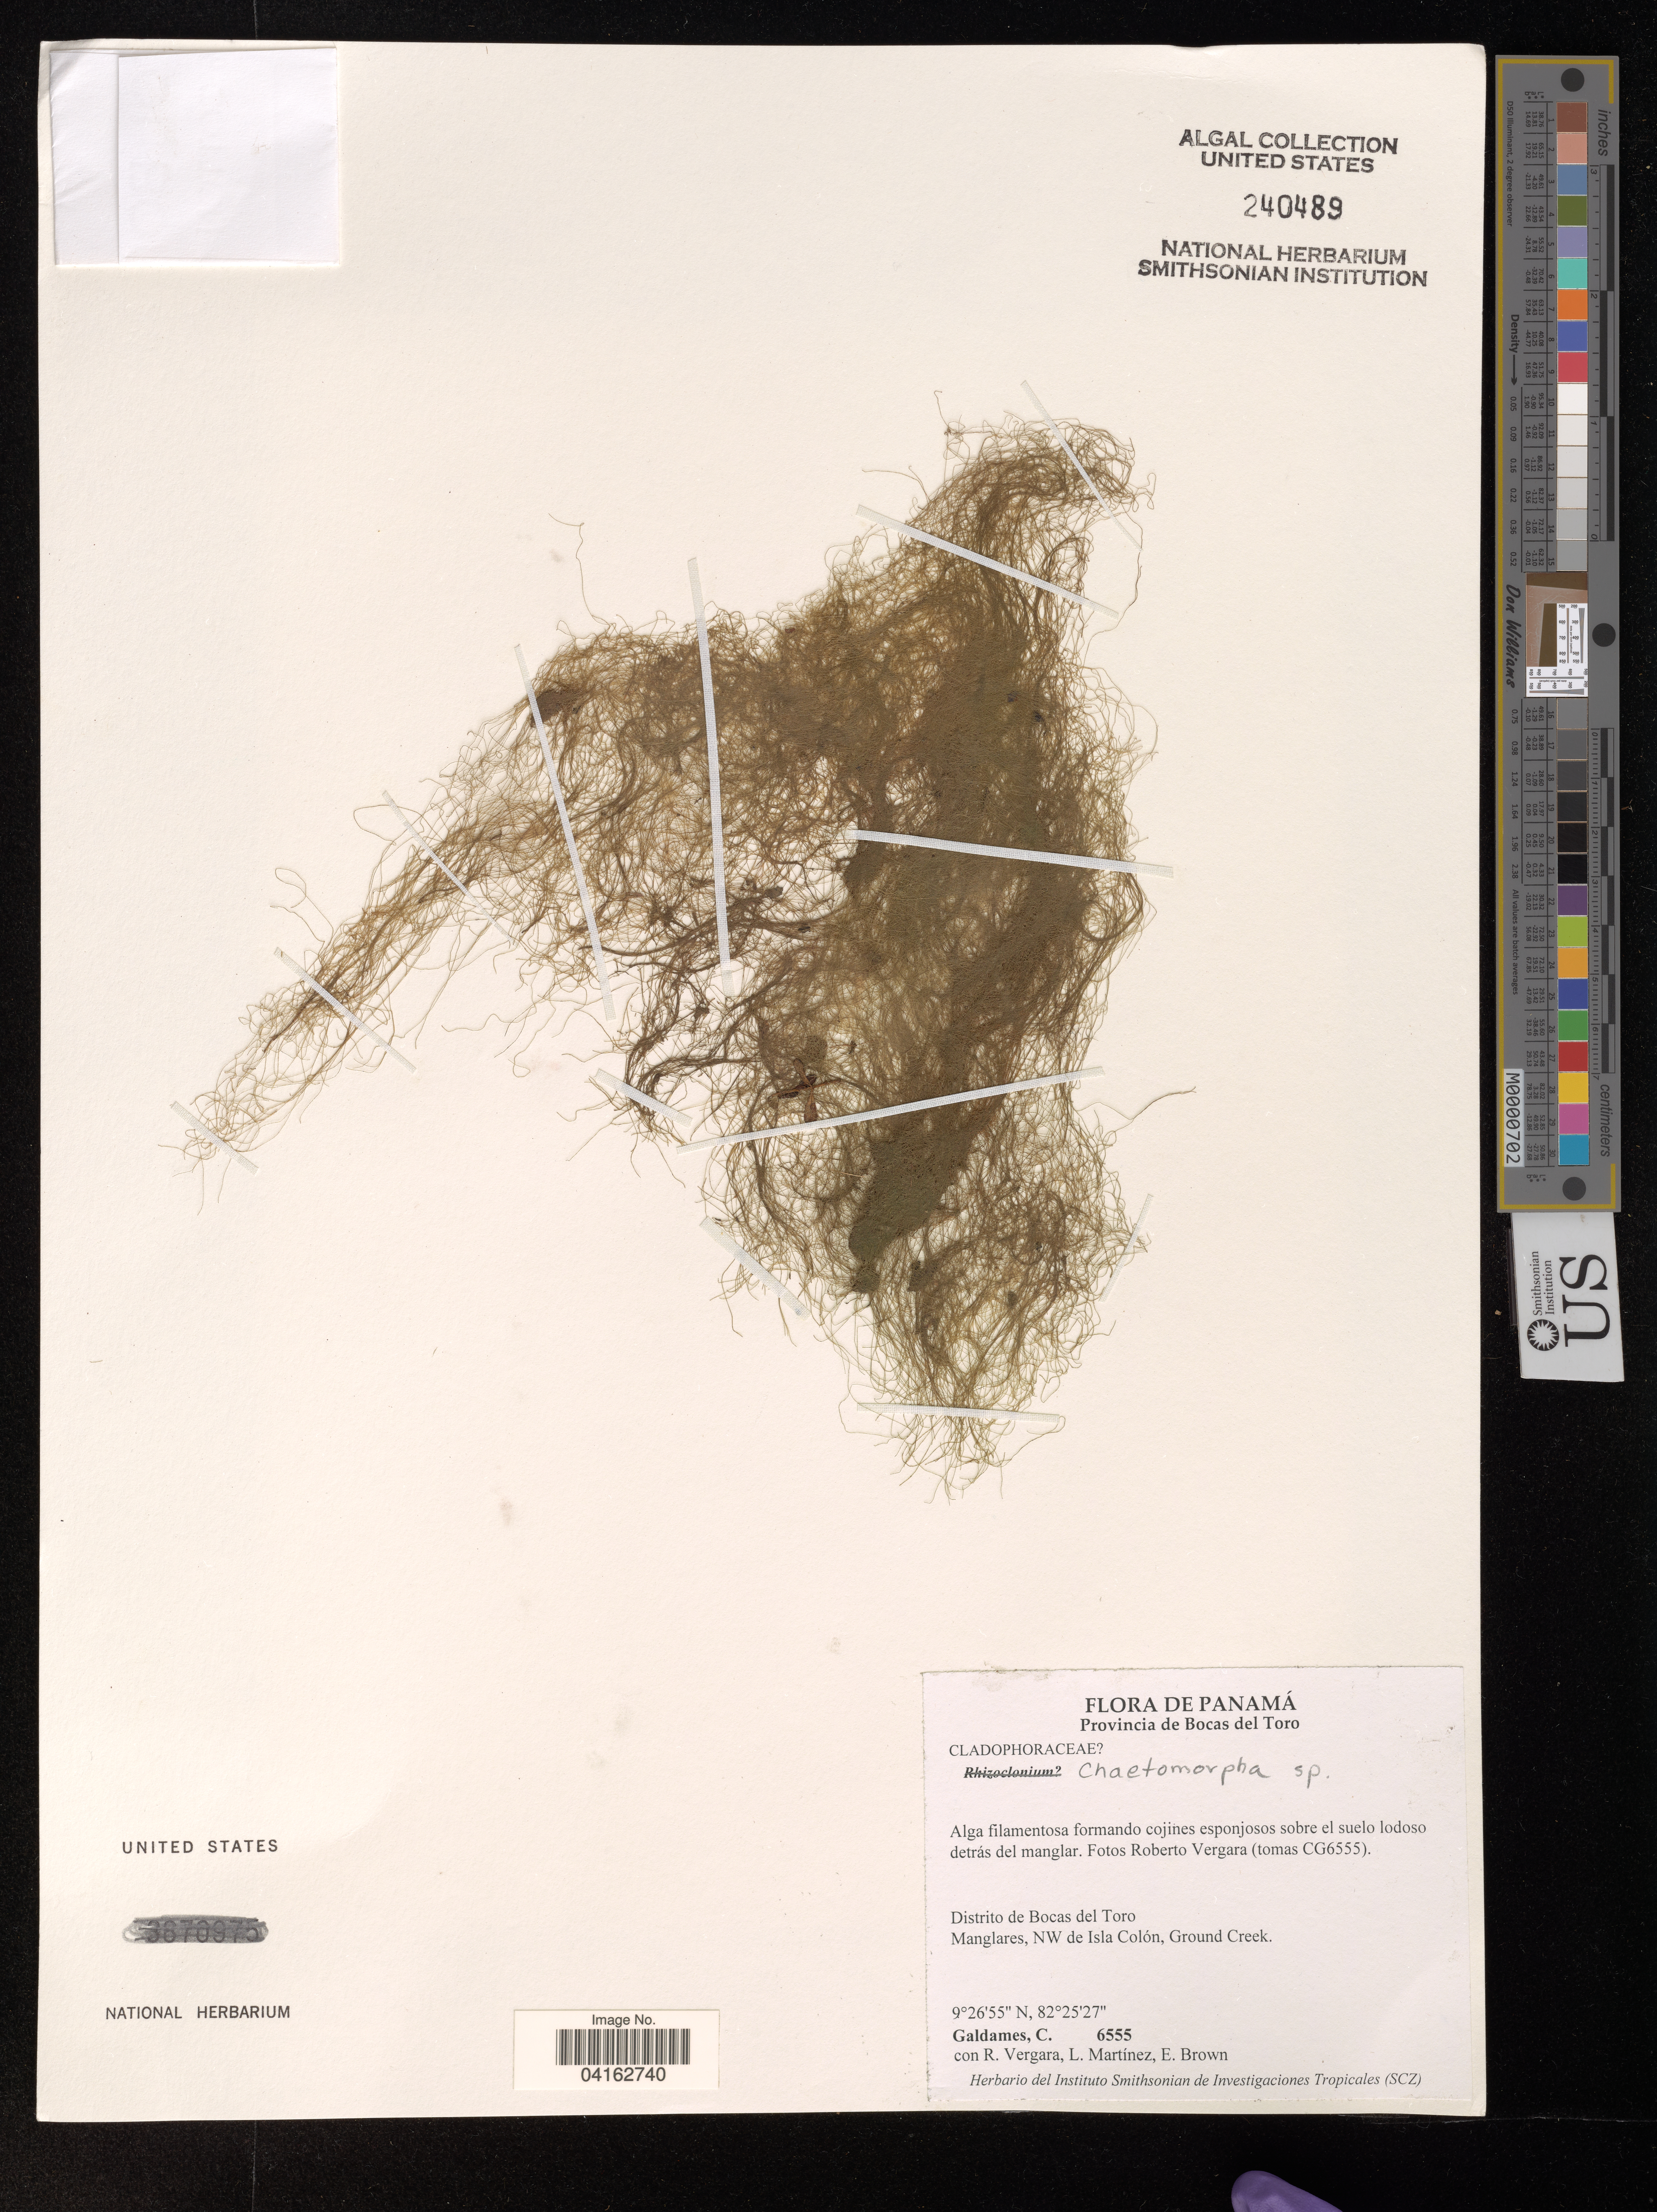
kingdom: Plantae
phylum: Chlorophyta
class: Ulvophyceae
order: Cladophorales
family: Cladophoraceae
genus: Chaetomorpha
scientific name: Chaetomorpha sp.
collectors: C. Galdames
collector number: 6555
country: Panama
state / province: Bocas del Toro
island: Colón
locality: Isla Colón. Estacion Biologica, Instituto Smithsonian de Investigaciones Tropicales.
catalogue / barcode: US 240489